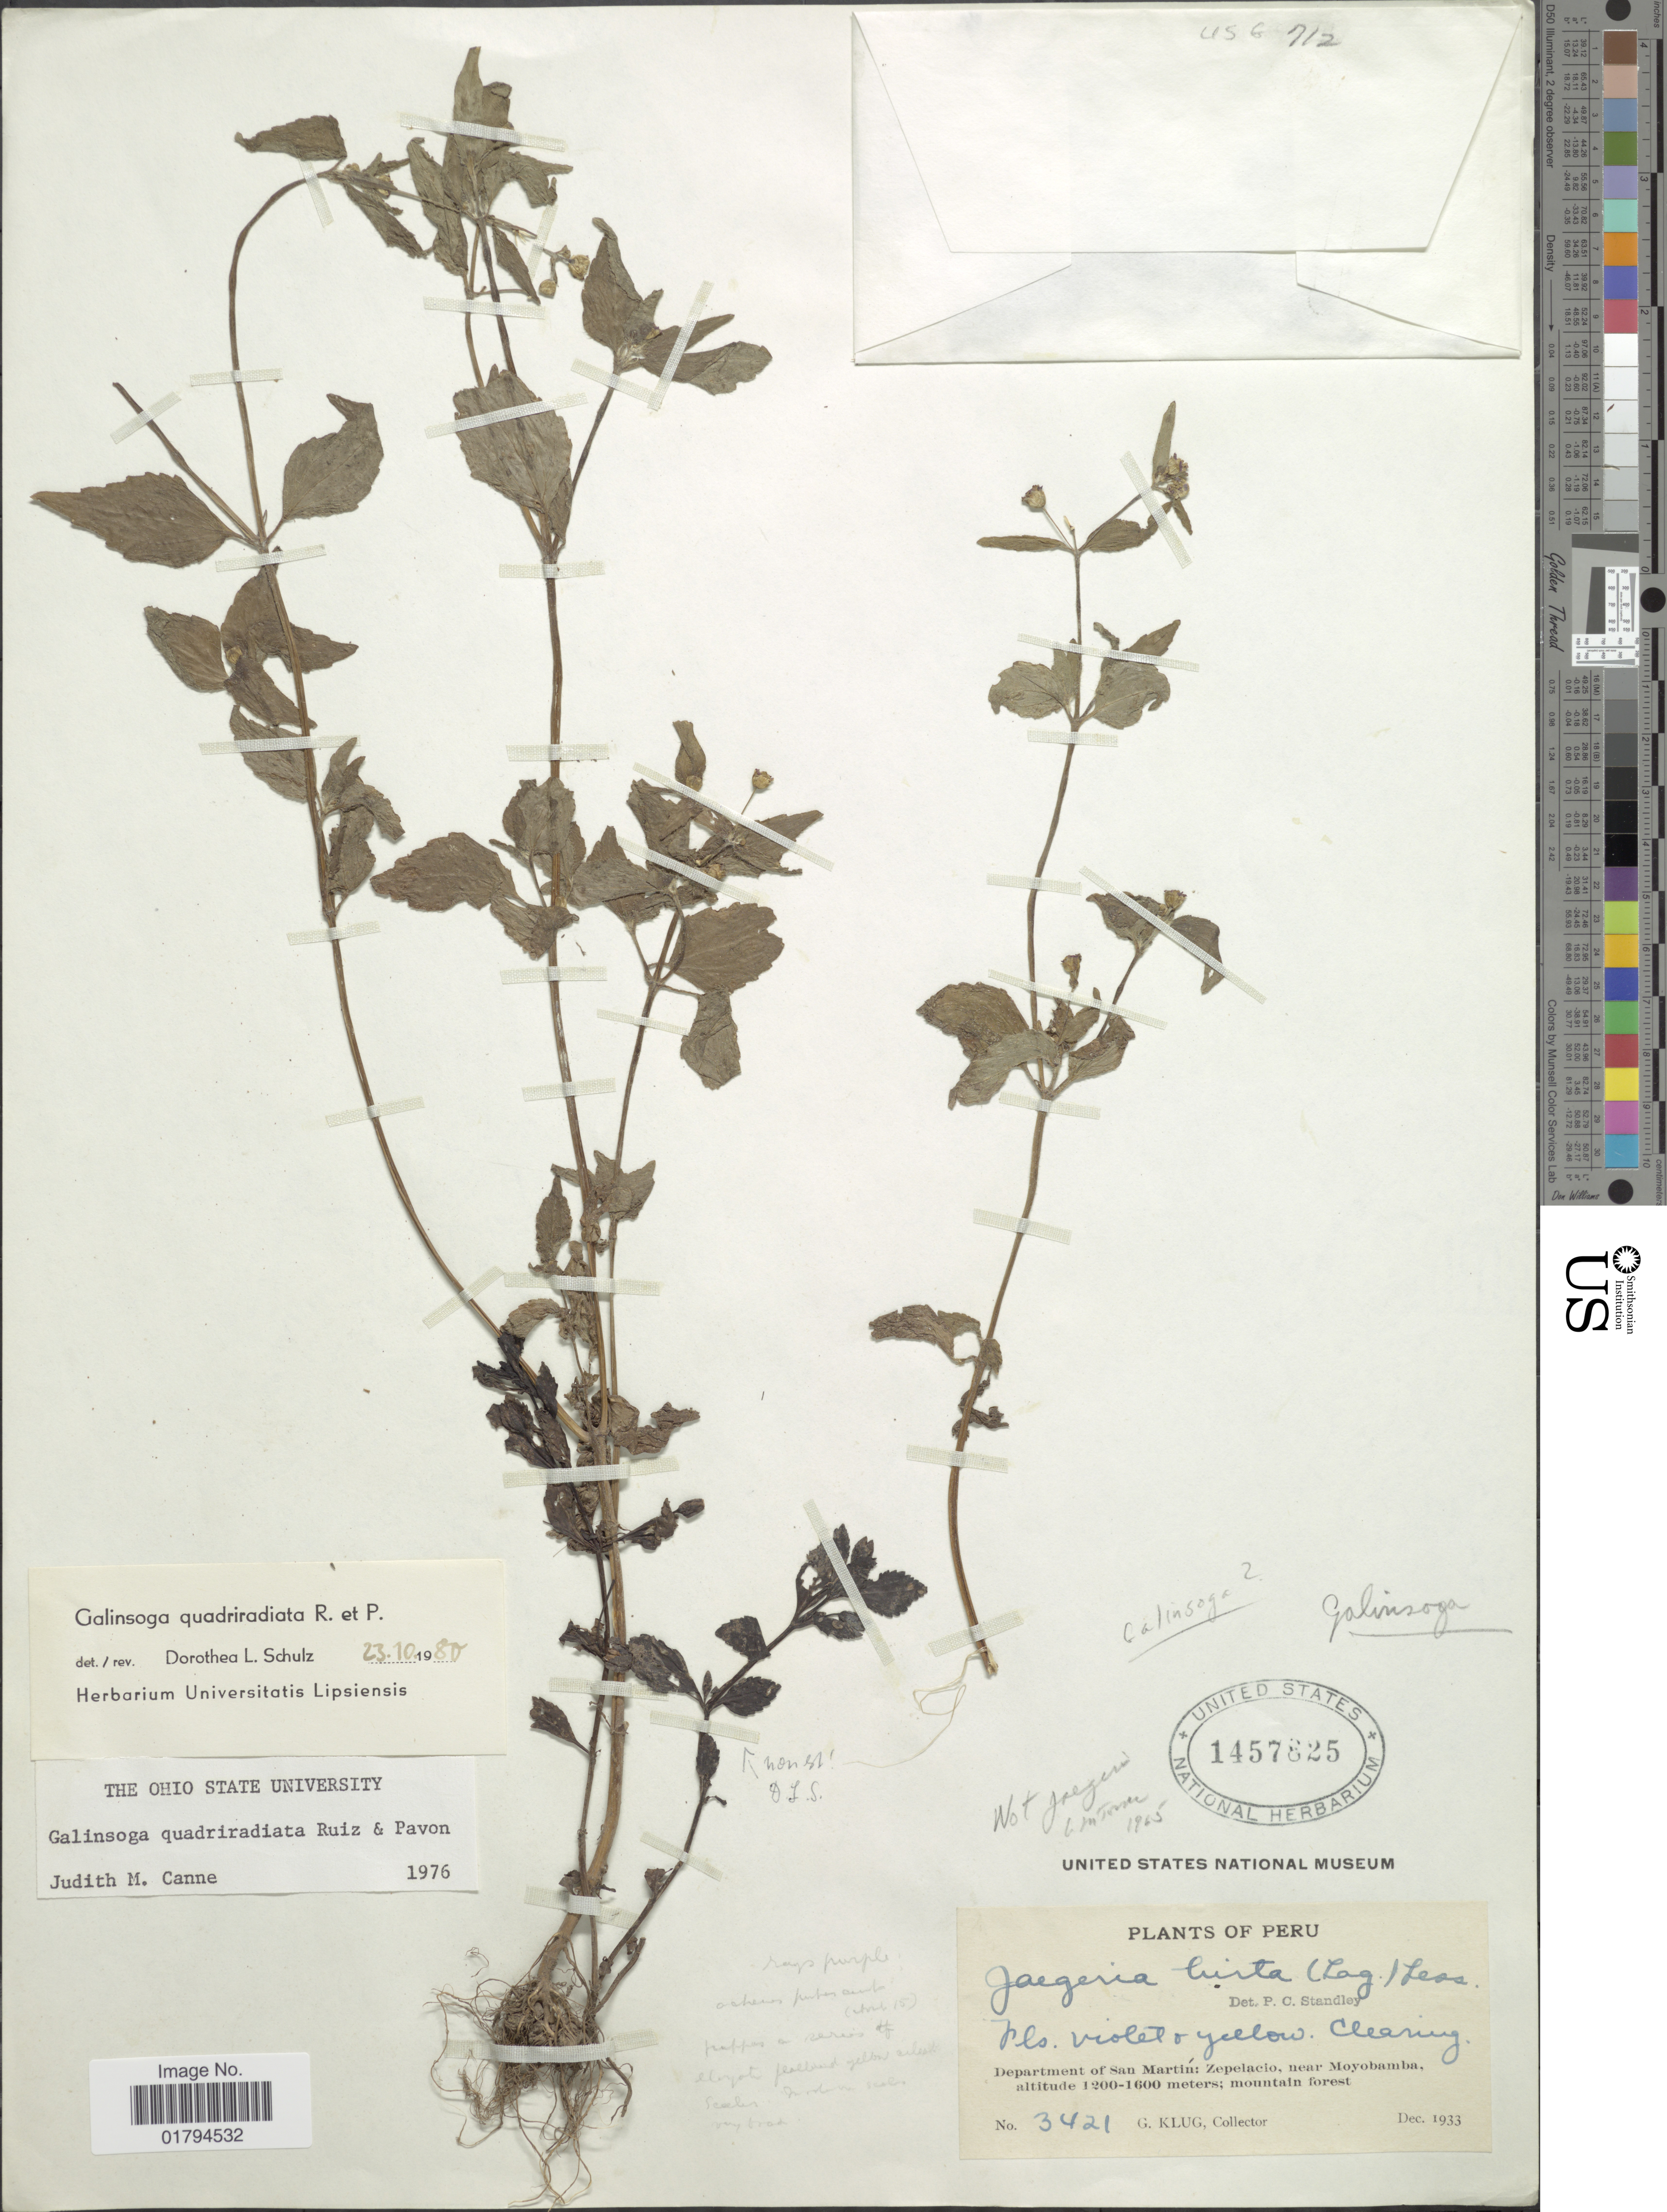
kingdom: Plantae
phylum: Tracheophyta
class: Magnoliopsida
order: Asterales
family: Asteraceae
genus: Galinsoga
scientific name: Galinsoga quadriradiata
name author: Ruiz & Pav.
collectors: G. Klug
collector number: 3421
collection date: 1933-12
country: Peru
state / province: San Martín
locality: Zepelacio, near Moyobamba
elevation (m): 1200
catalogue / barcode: US 1457825